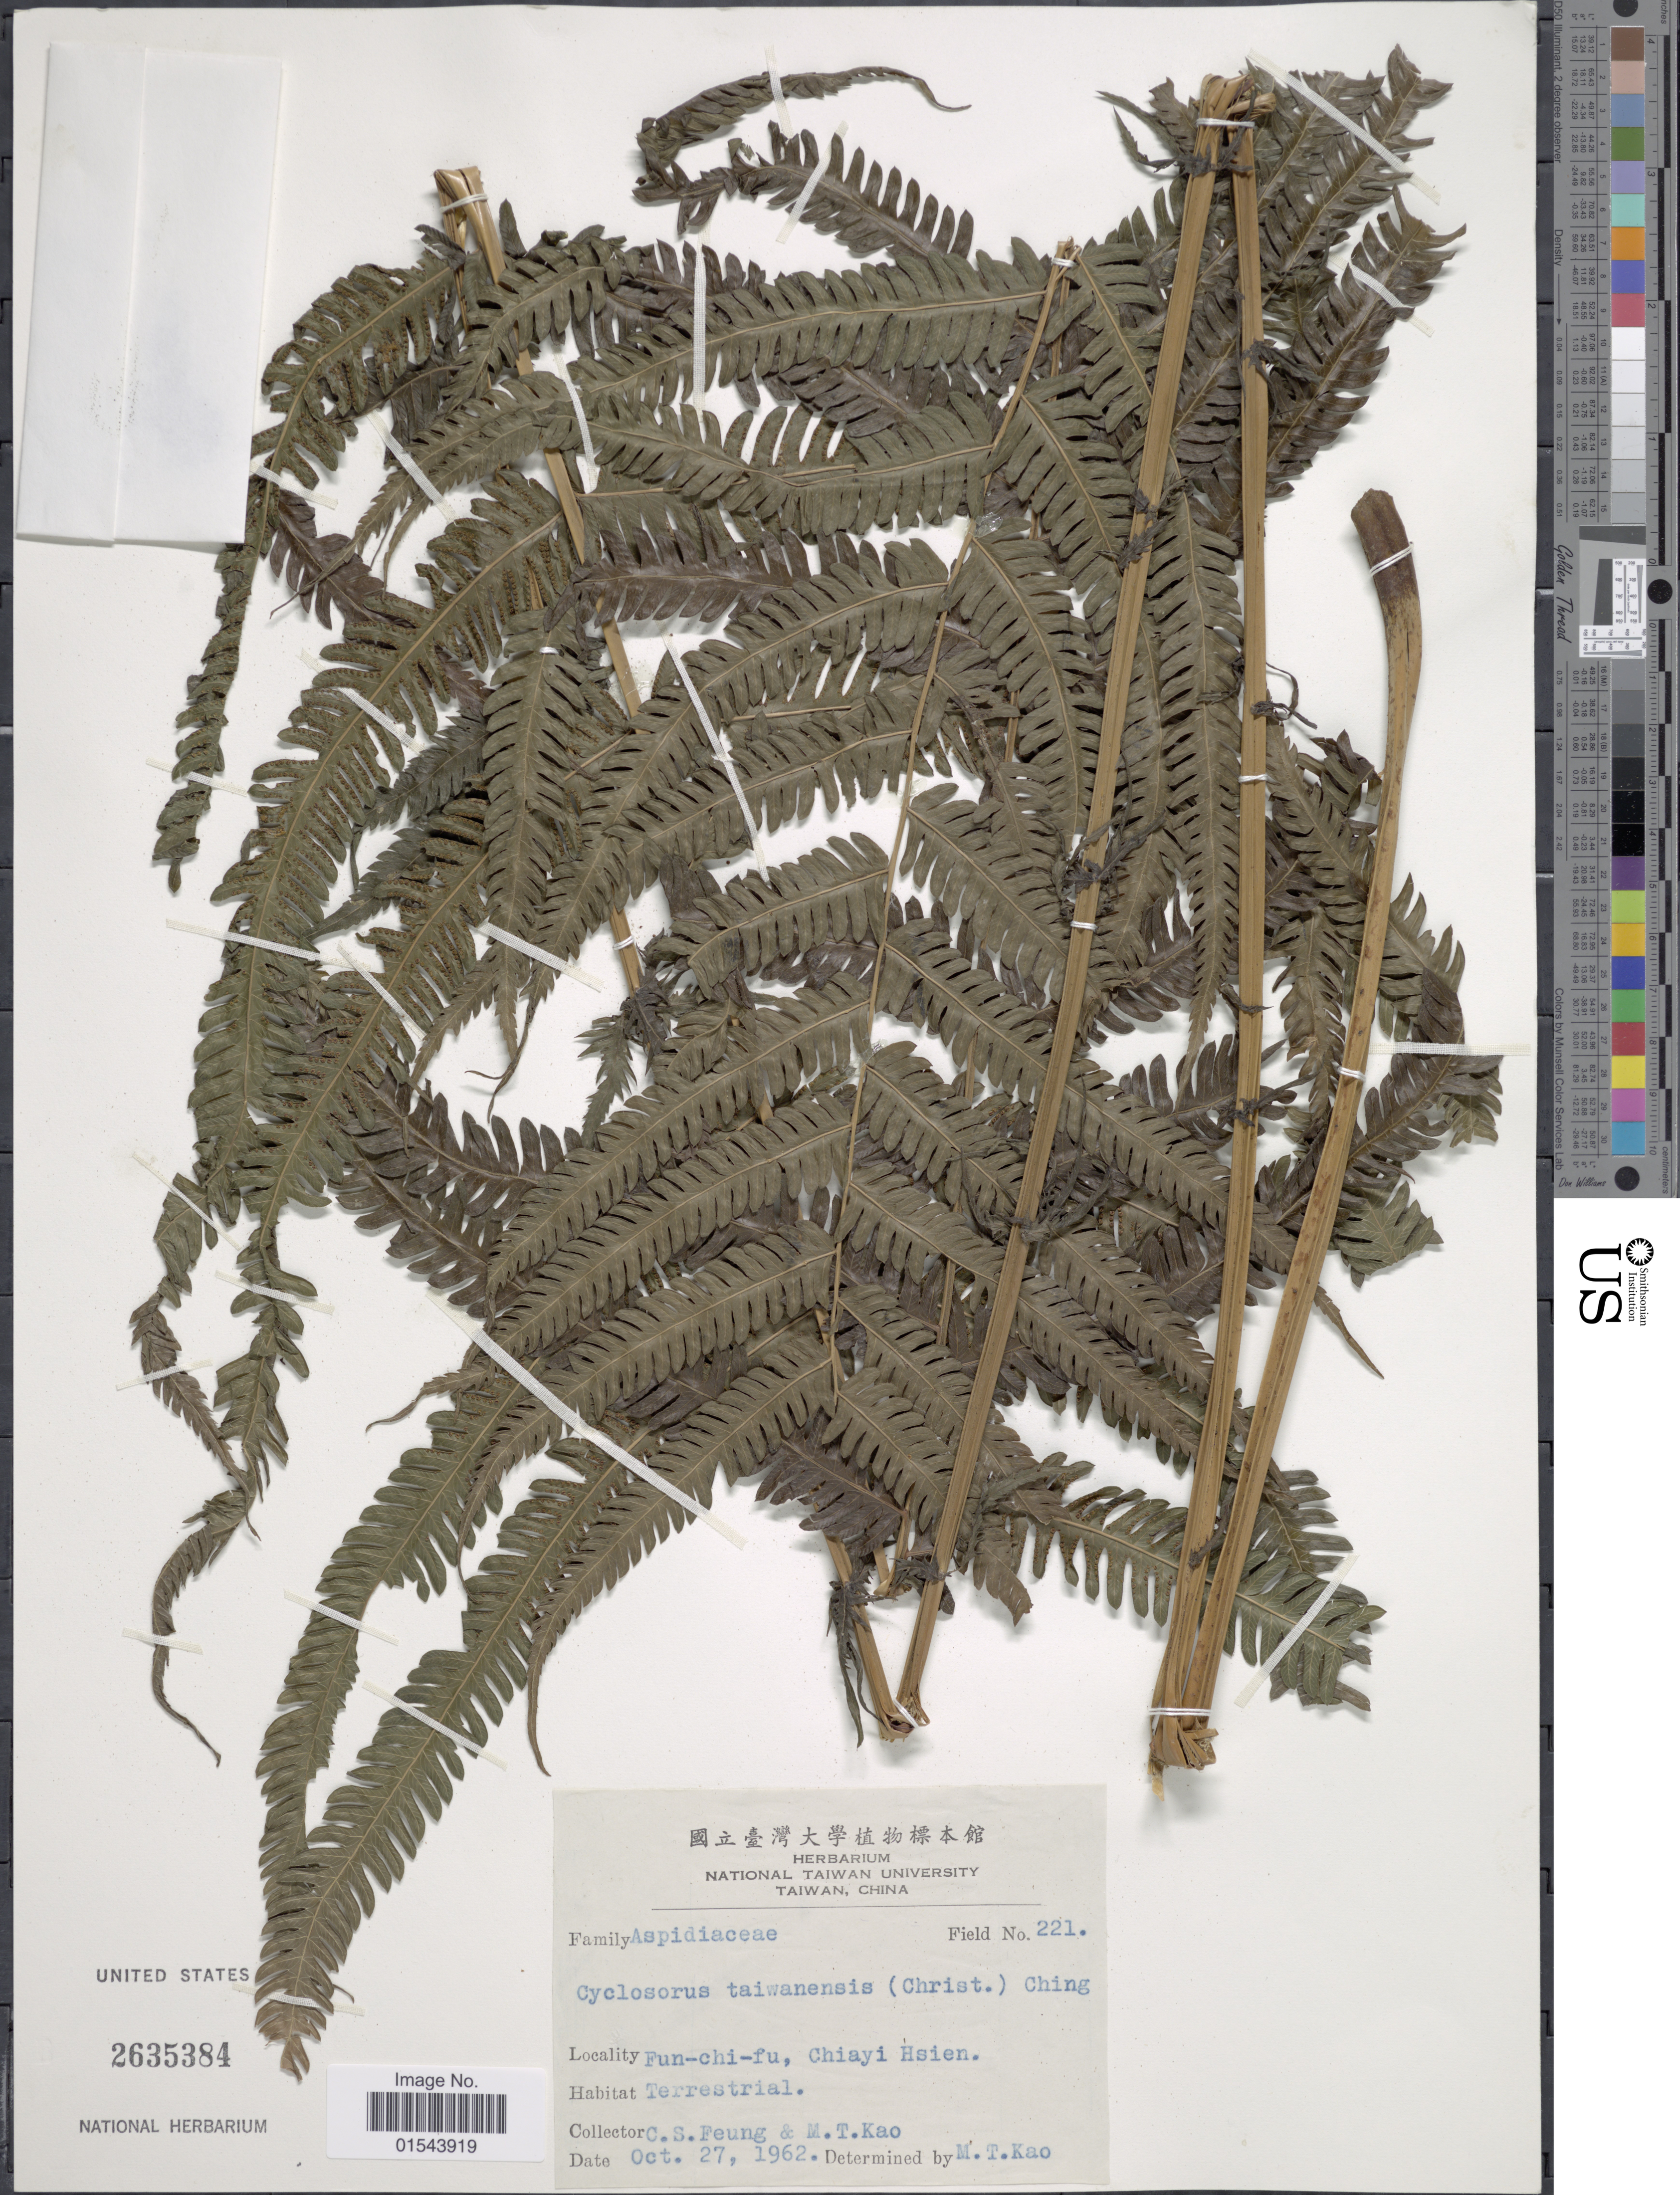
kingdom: Plantae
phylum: Tracheophyta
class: Polypodiopsida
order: Polypodiales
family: Thelypteridaceae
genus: Christella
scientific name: Christella taiwanensis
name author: (C. Chr.) Holttum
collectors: C. Feung & M. T. Kao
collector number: Field 221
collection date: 1962-10-27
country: Taiwan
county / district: Chiayi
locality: Fun-chi-fu, Chiayi Hsien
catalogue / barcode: US 2635384